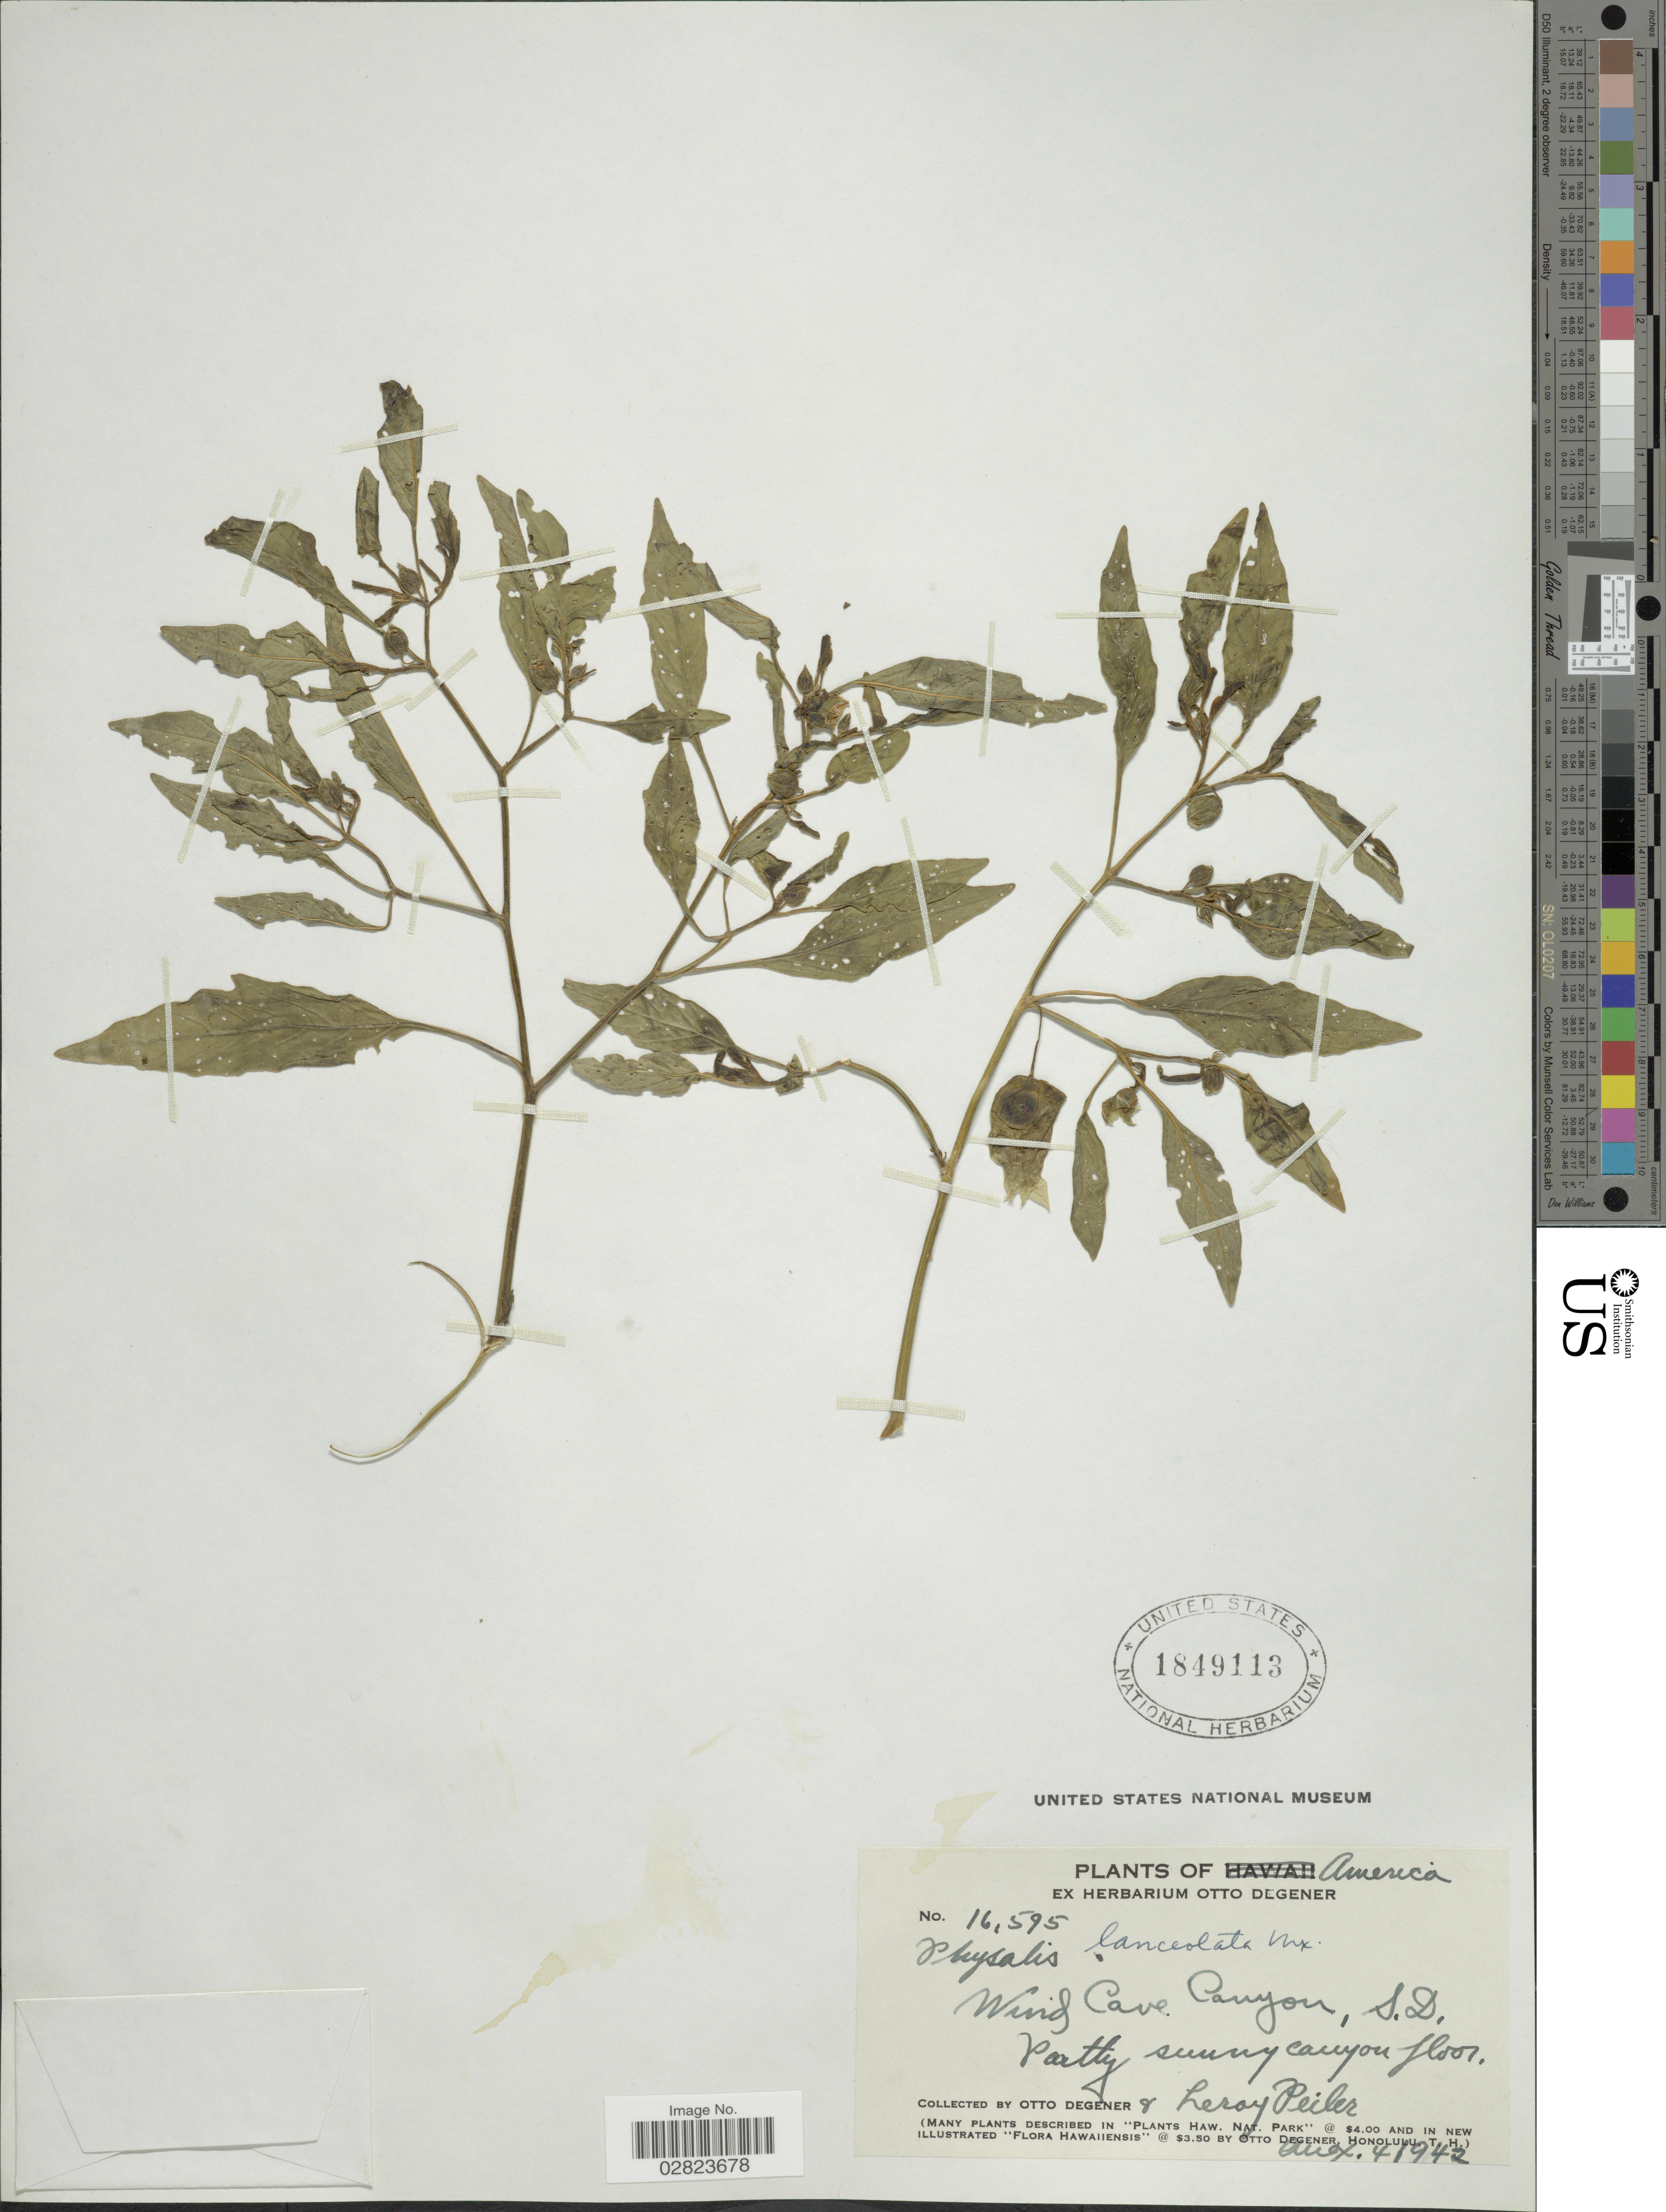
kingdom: Plantae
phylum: Tracheophyta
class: Magnoliopsida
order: Solanales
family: Solanaceae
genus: Physalis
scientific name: Physalis lanceolata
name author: Michx.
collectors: O. Degener & L. Peiler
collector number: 16595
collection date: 1942-08-04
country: United States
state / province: South Dakota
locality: America. Wind Cave Canyon.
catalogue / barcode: US 1849113